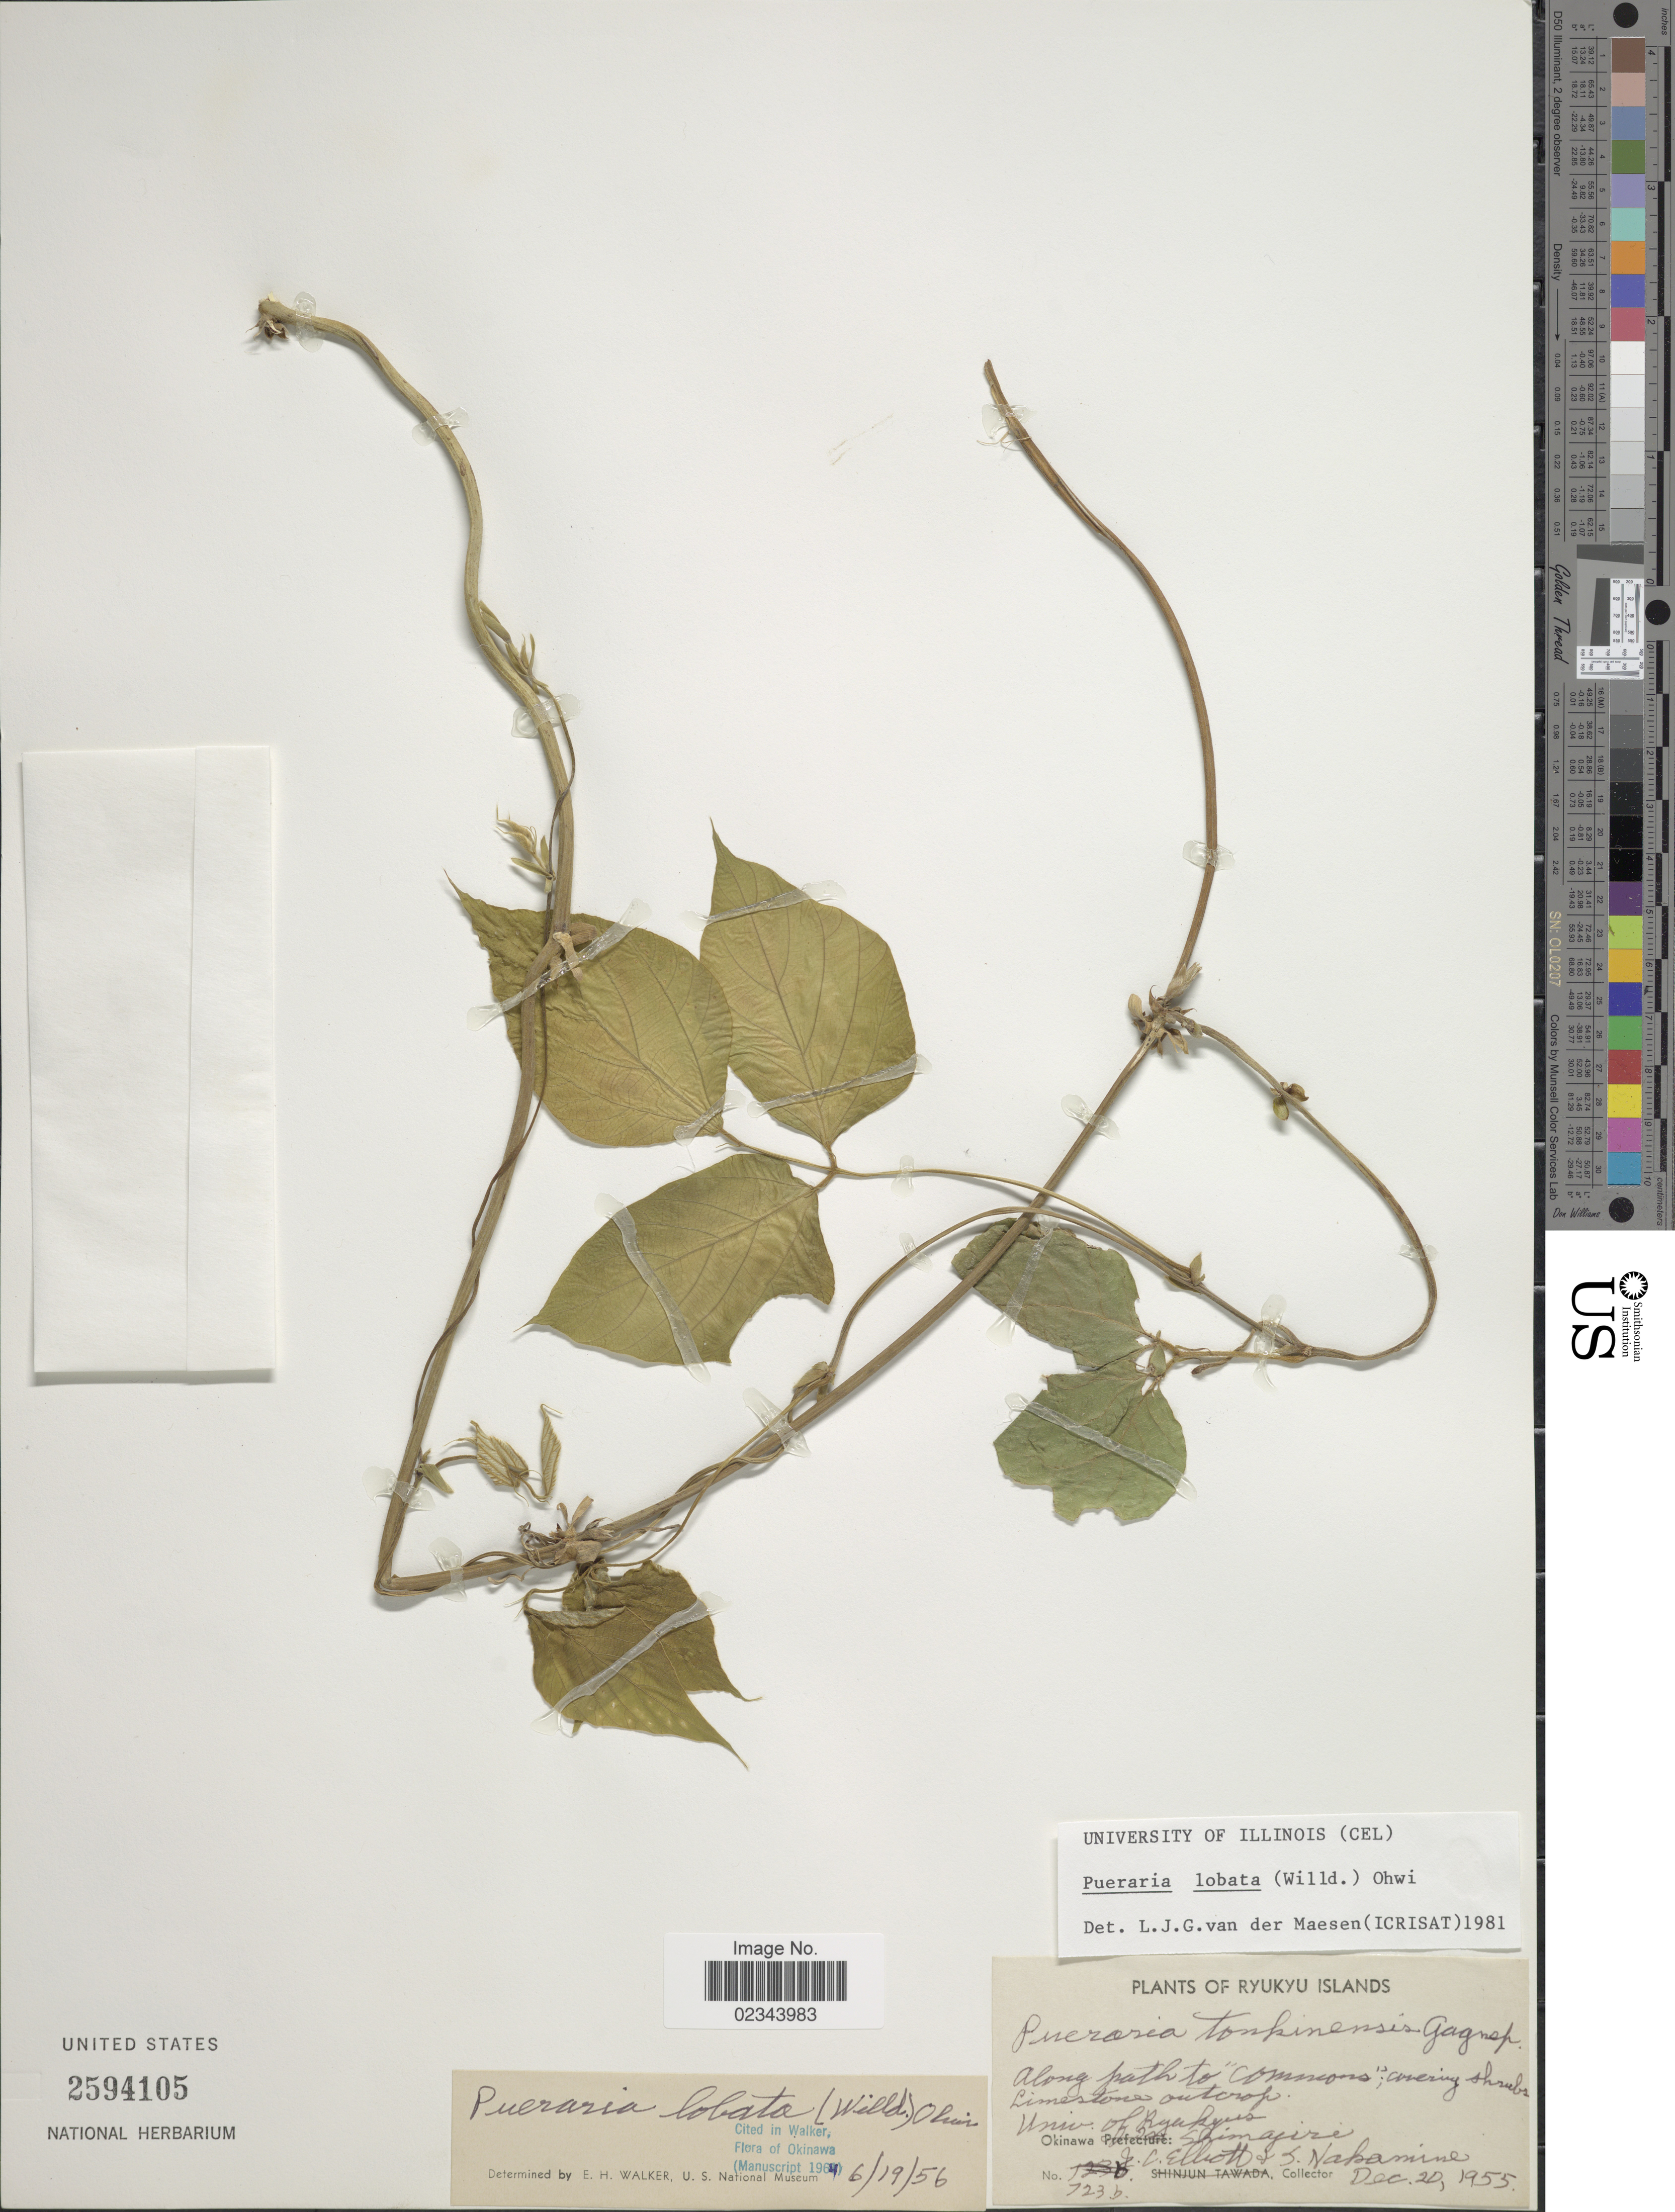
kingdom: Plantae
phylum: Tracheophyta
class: Magnoliopsida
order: Fabales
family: Fabaceae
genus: Pueraria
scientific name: Pueraria lobata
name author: (Willd.) Ohwi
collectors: J. C. Elliott & S. Nakamine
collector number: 7236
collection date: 1955-12-20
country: Japan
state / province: Okinawa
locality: Ryukyu Islands. Along path on commons Univ. of Ryukyus. Shimajiri.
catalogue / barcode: US 2594105